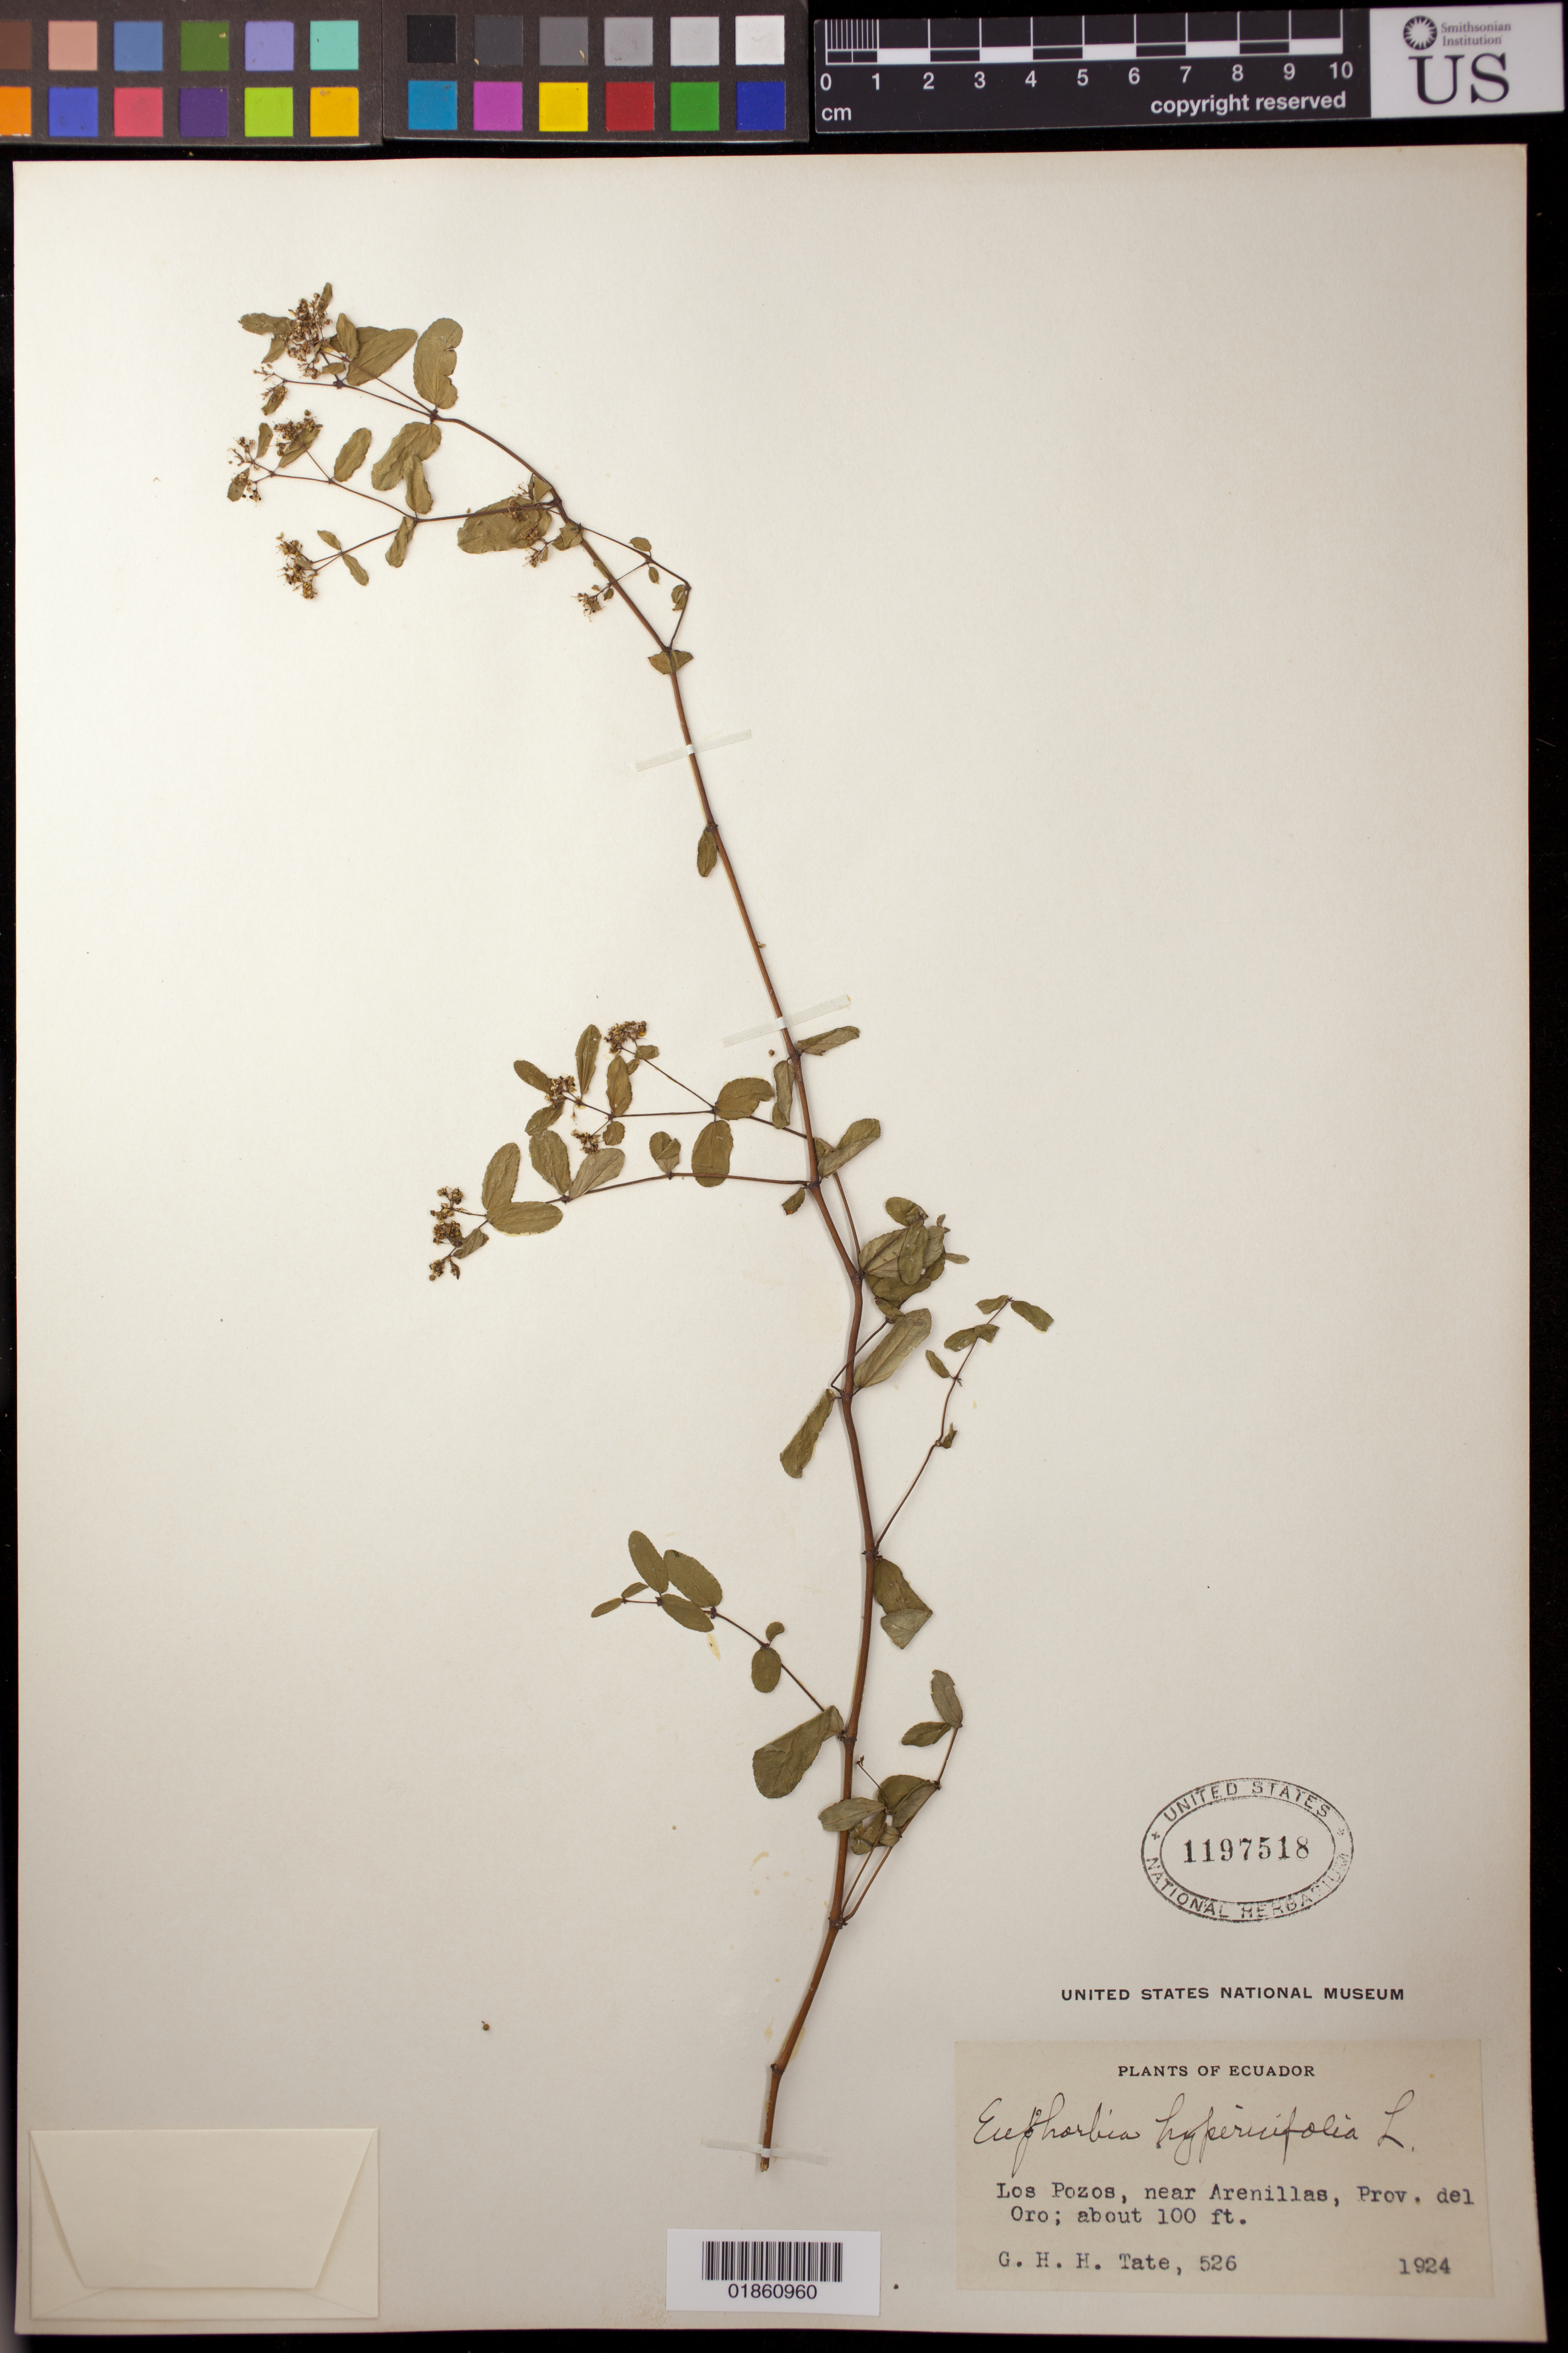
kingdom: Plantae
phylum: Tracheophyta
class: Magnoliopsida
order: Malpighiales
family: Euphorbiaceae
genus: Euphorbia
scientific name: Euphorbia hypericifolia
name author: L.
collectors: G. H. H.Tate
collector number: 526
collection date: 1924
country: Ecuador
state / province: Manabí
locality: Los Pozos, near Arenillas, Prov. del Oro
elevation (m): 30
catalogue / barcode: US 1197518